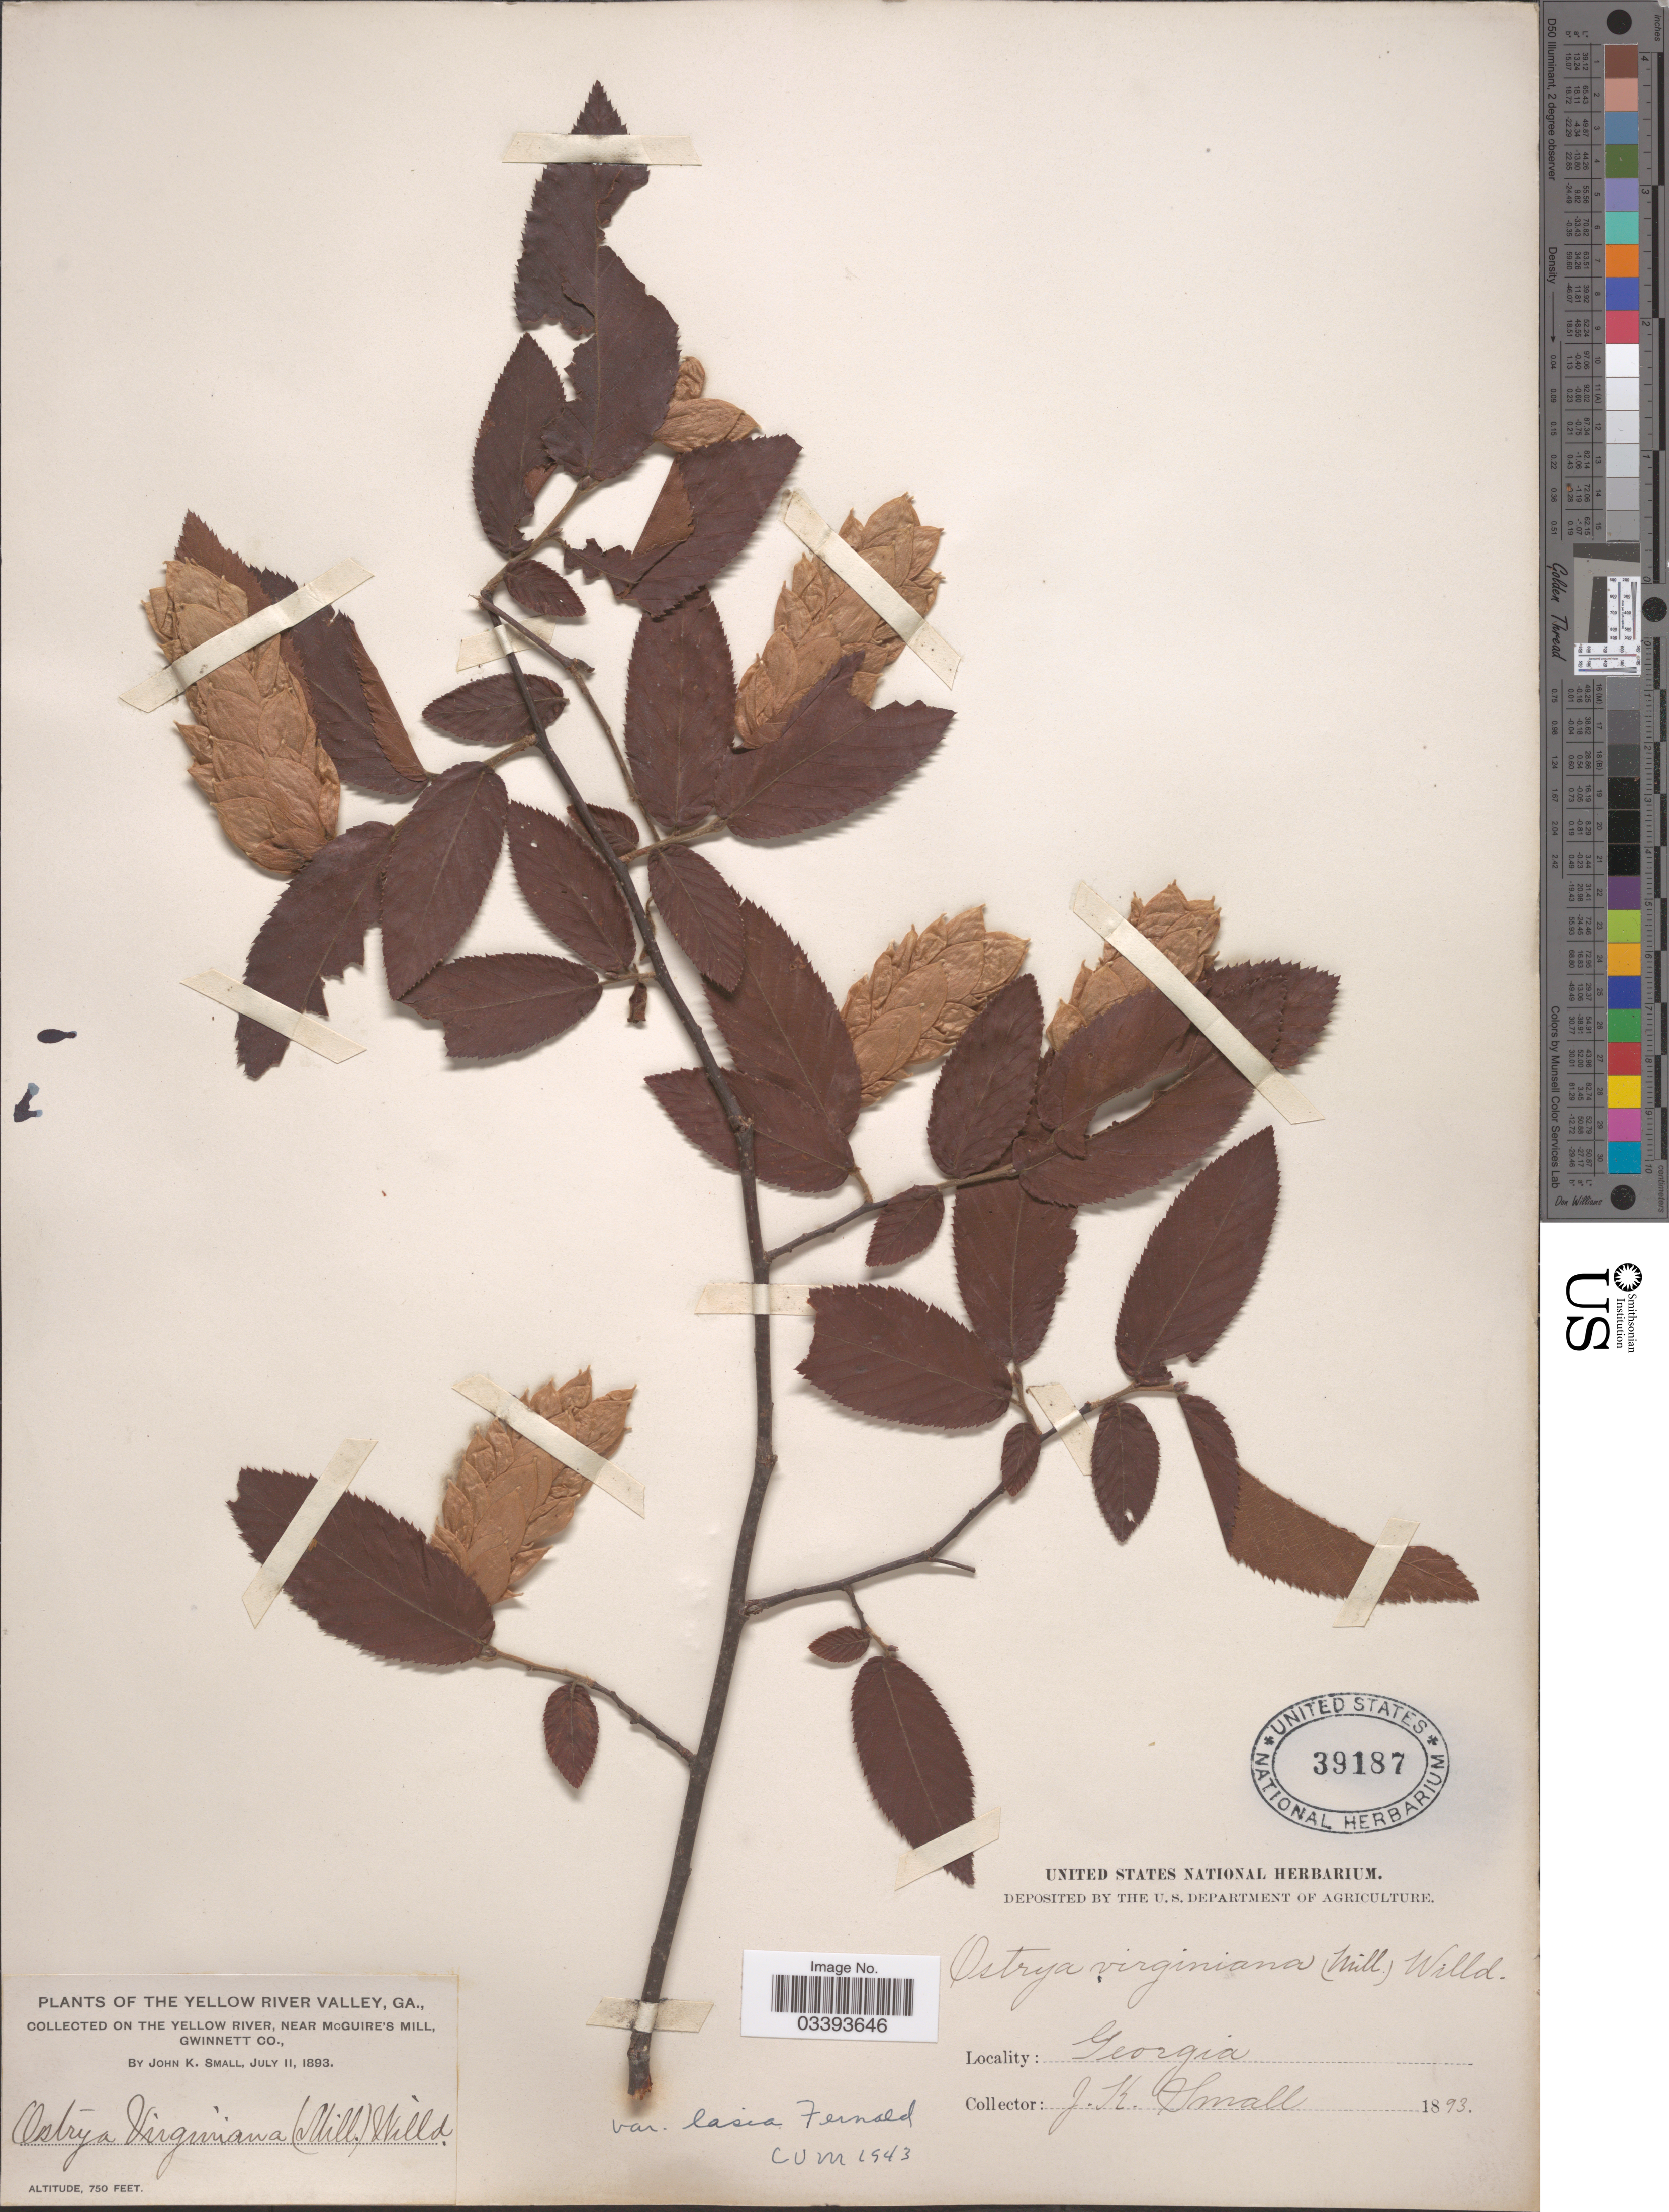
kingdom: Plantae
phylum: Tracheophyta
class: Magnoliopsida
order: Fagales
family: Betulaceae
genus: Ostrya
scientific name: Ostrya virginiana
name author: (Mill.) K. Koch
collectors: J. K. Small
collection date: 1893-07-11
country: United States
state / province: Georgia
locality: The Yellow River Valley, Ga. On the Yellow River, near McGuire's Mill, Gwinnett Co.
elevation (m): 229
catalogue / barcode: US 39187